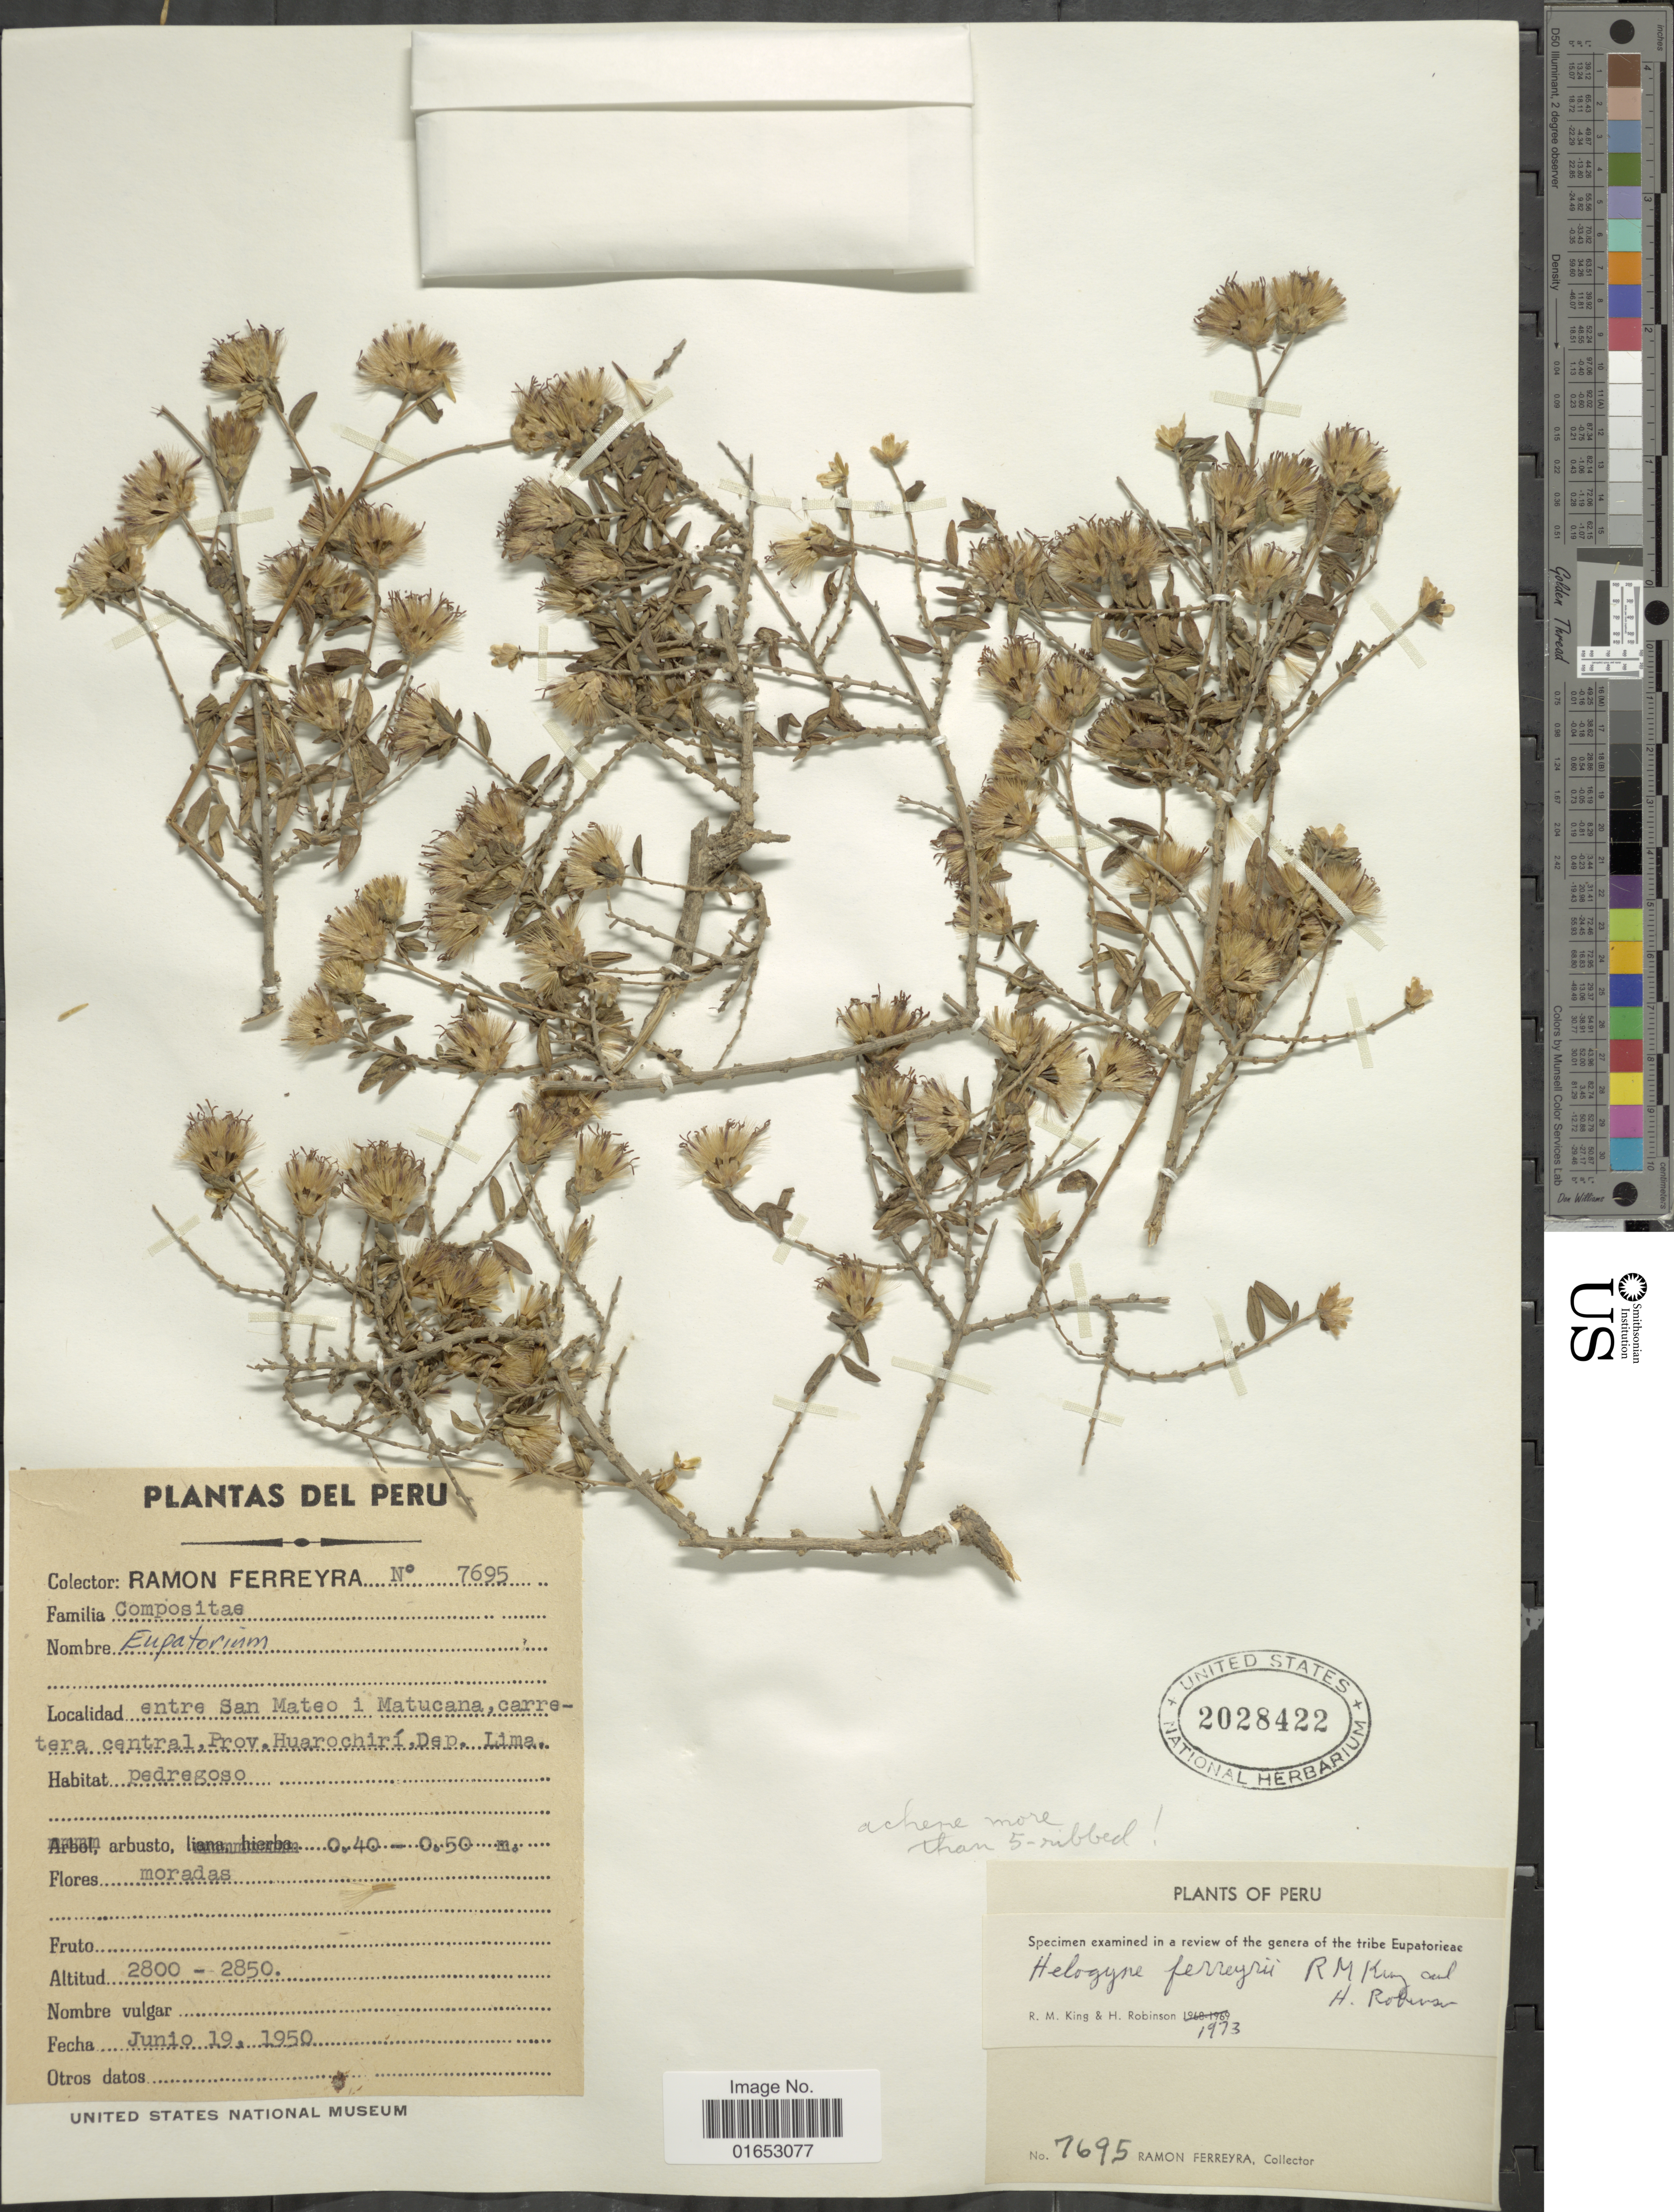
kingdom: Plantae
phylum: Tracheophyta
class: Magnoliopsida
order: Asterales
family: Asteraceae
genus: Helogyne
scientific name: Helogyne ferreyrae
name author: R.M. King & H. Rob.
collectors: R. A. Ferreyra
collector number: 7695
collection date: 1950-06-19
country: Peru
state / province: Lima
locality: Entre San Mateo 1 Matucana, carretera cenrtral, Prov. Huarochirí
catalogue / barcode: US 2028422